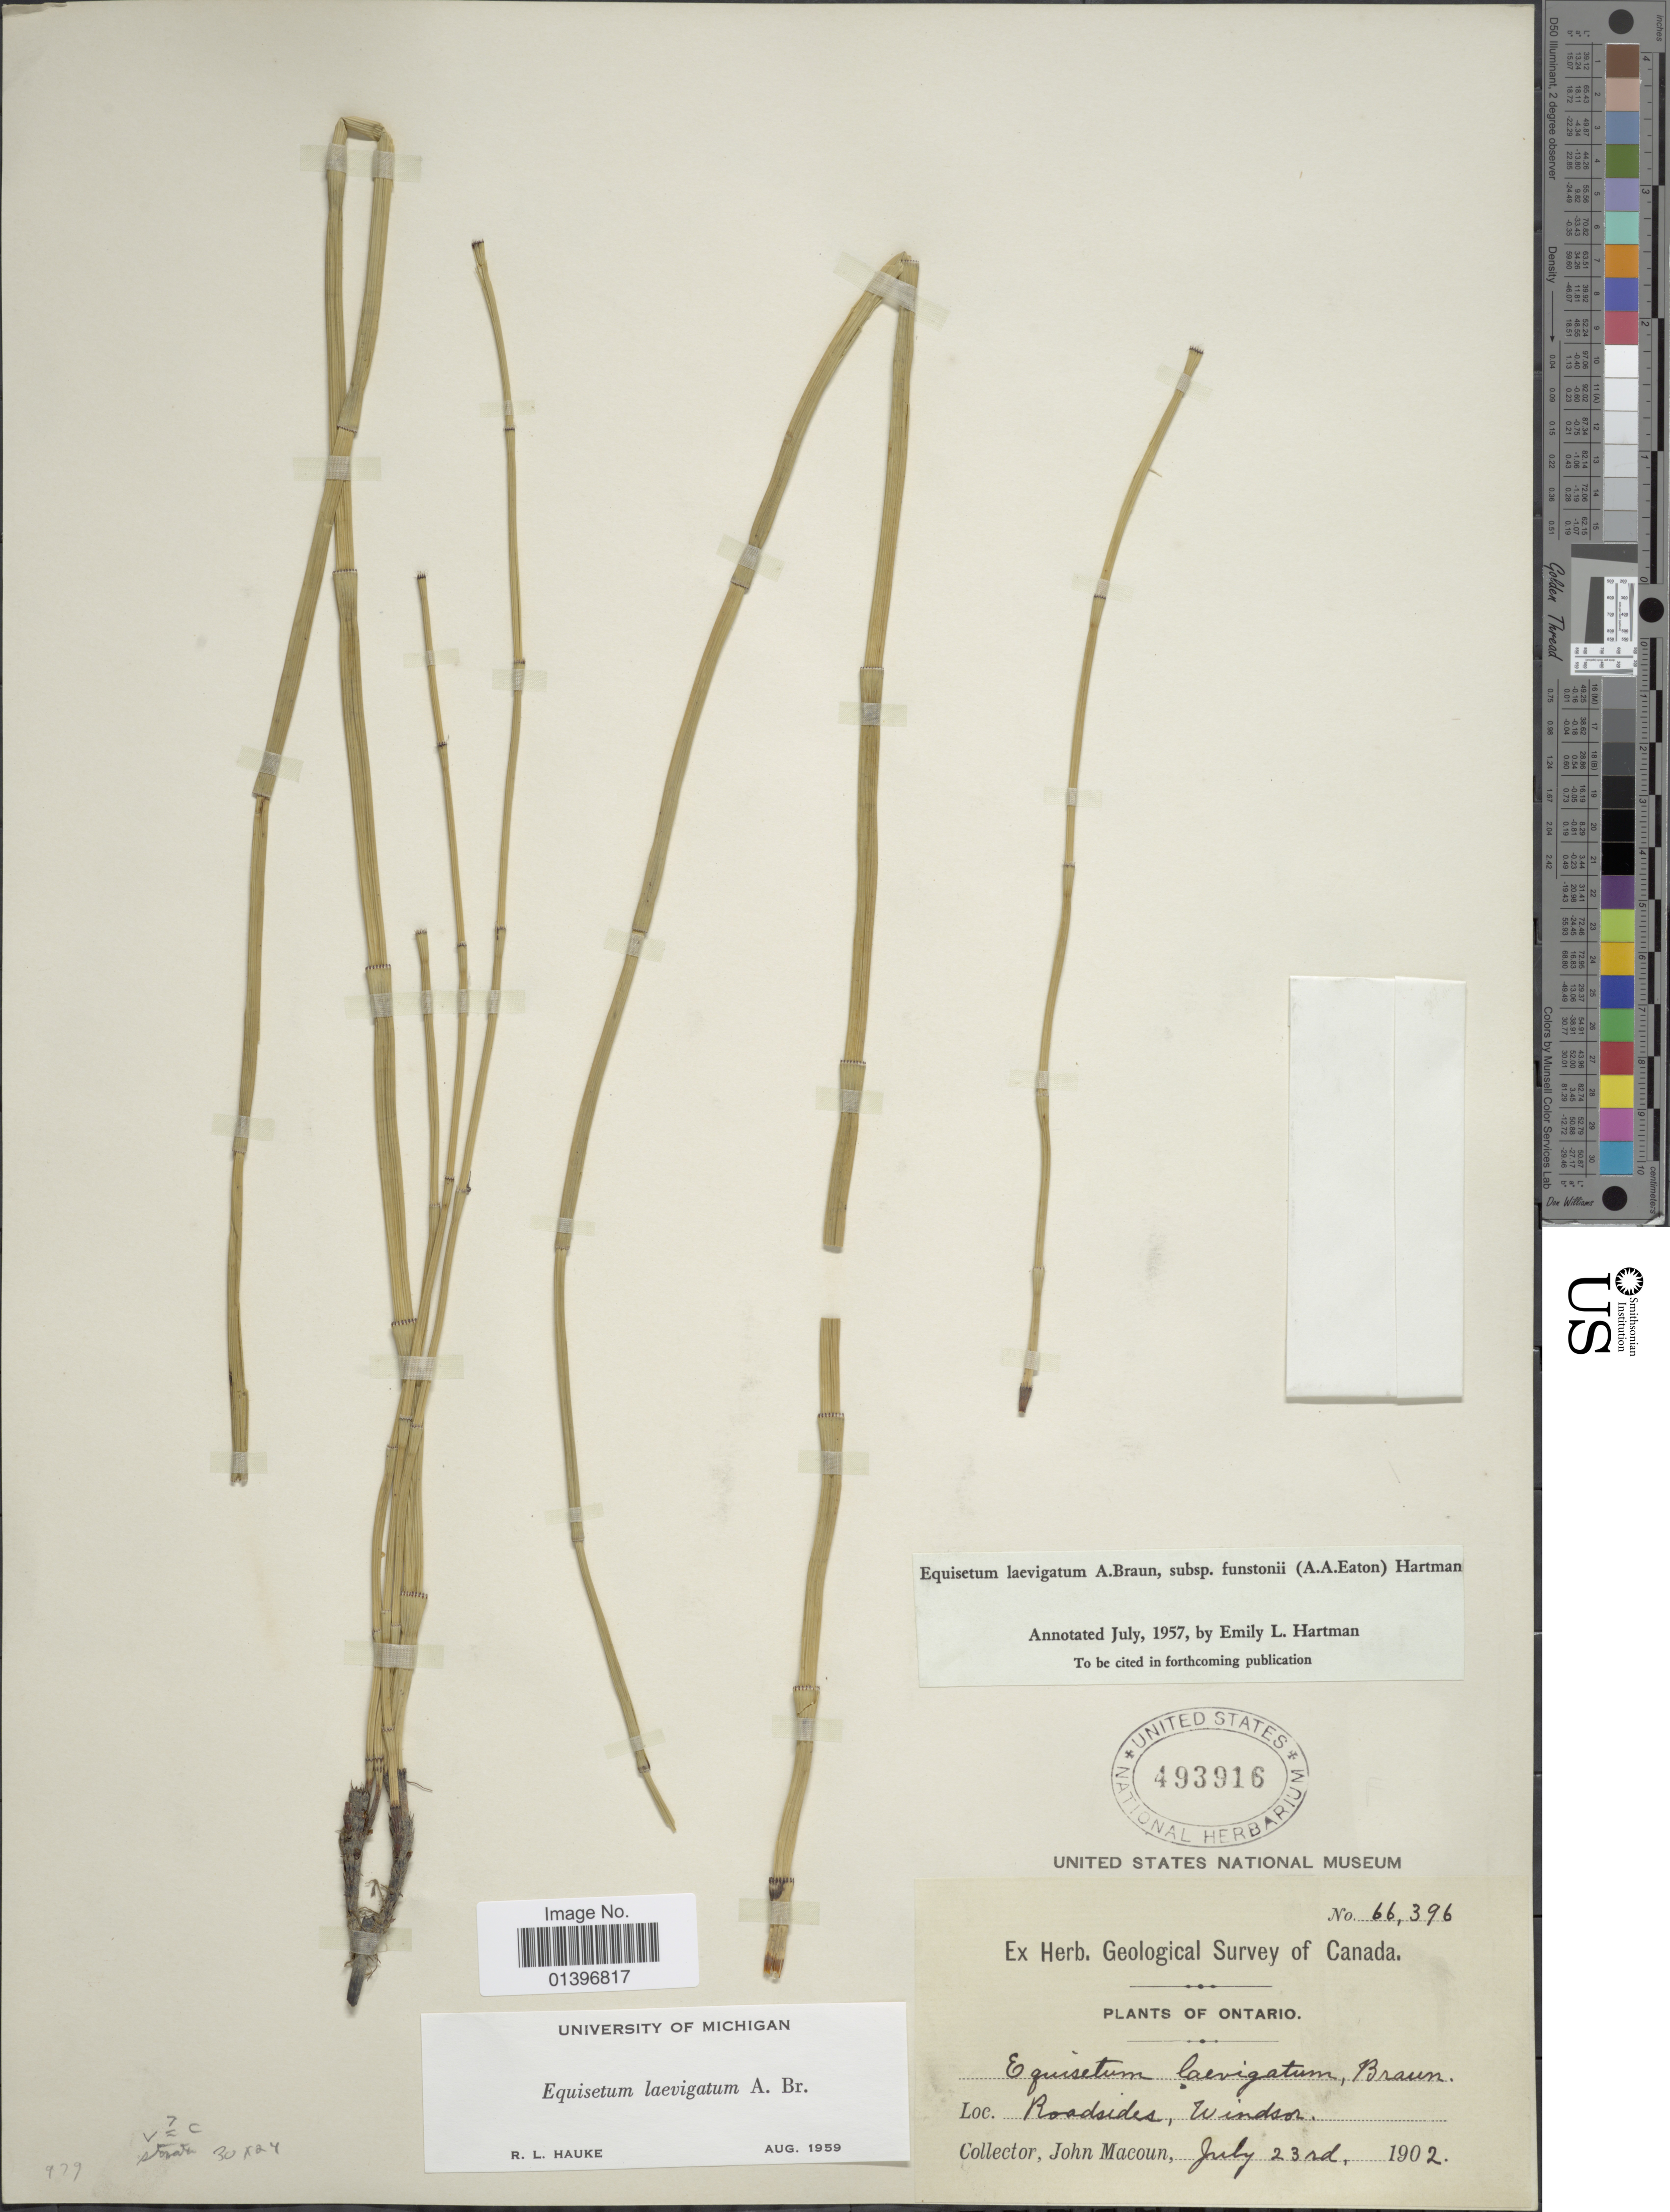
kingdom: Plantae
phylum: Tracheophyta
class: Polypodiopsida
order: Equisetales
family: Equisetaceae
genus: Equisetum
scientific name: Equisetum laevigatum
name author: A. Braun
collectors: J. Macoun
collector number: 66396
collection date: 1902-07-23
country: Canada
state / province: Ontario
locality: Roadside, Windsor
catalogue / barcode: US 493916